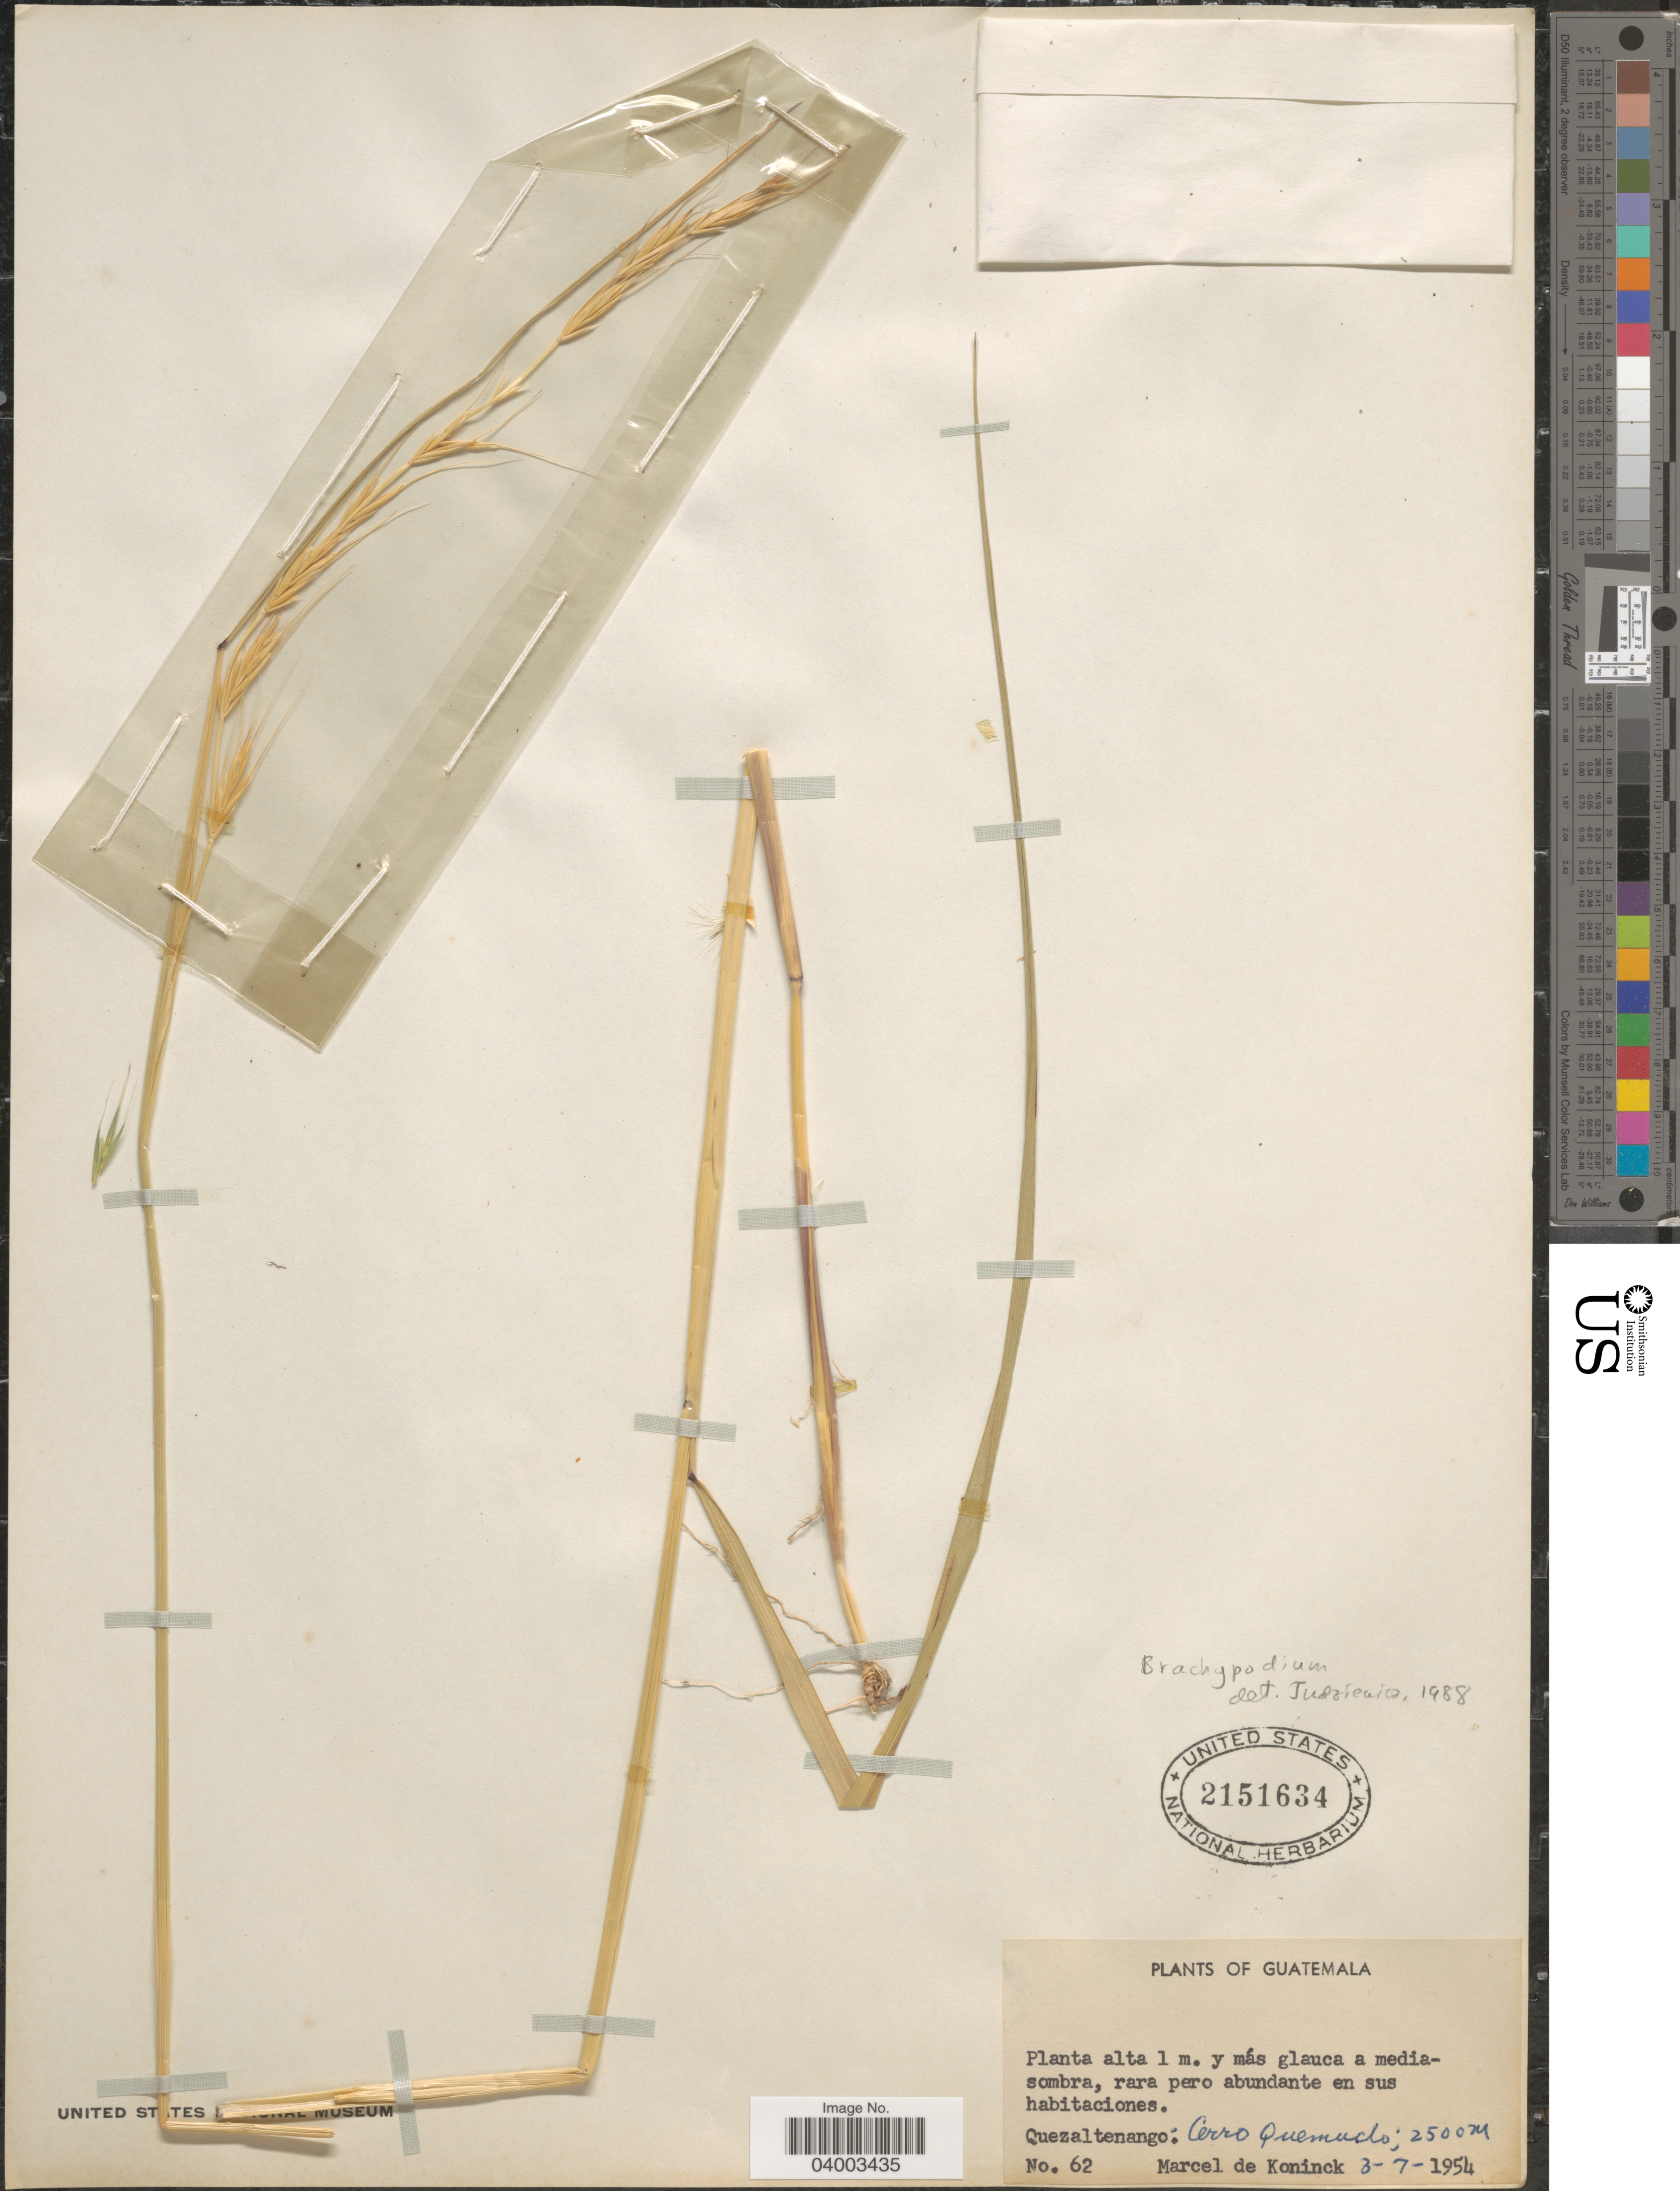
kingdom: Plantae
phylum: Tracheophyta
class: Liliopsida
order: Poales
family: Poaceae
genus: Brachypodium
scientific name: Brachypodium sp.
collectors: M. Koninck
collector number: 62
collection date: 1954-07-03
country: Guatemala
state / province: Quetzaltenango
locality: Cerro Quemudo.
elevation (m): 2500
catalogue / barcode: US 2151634